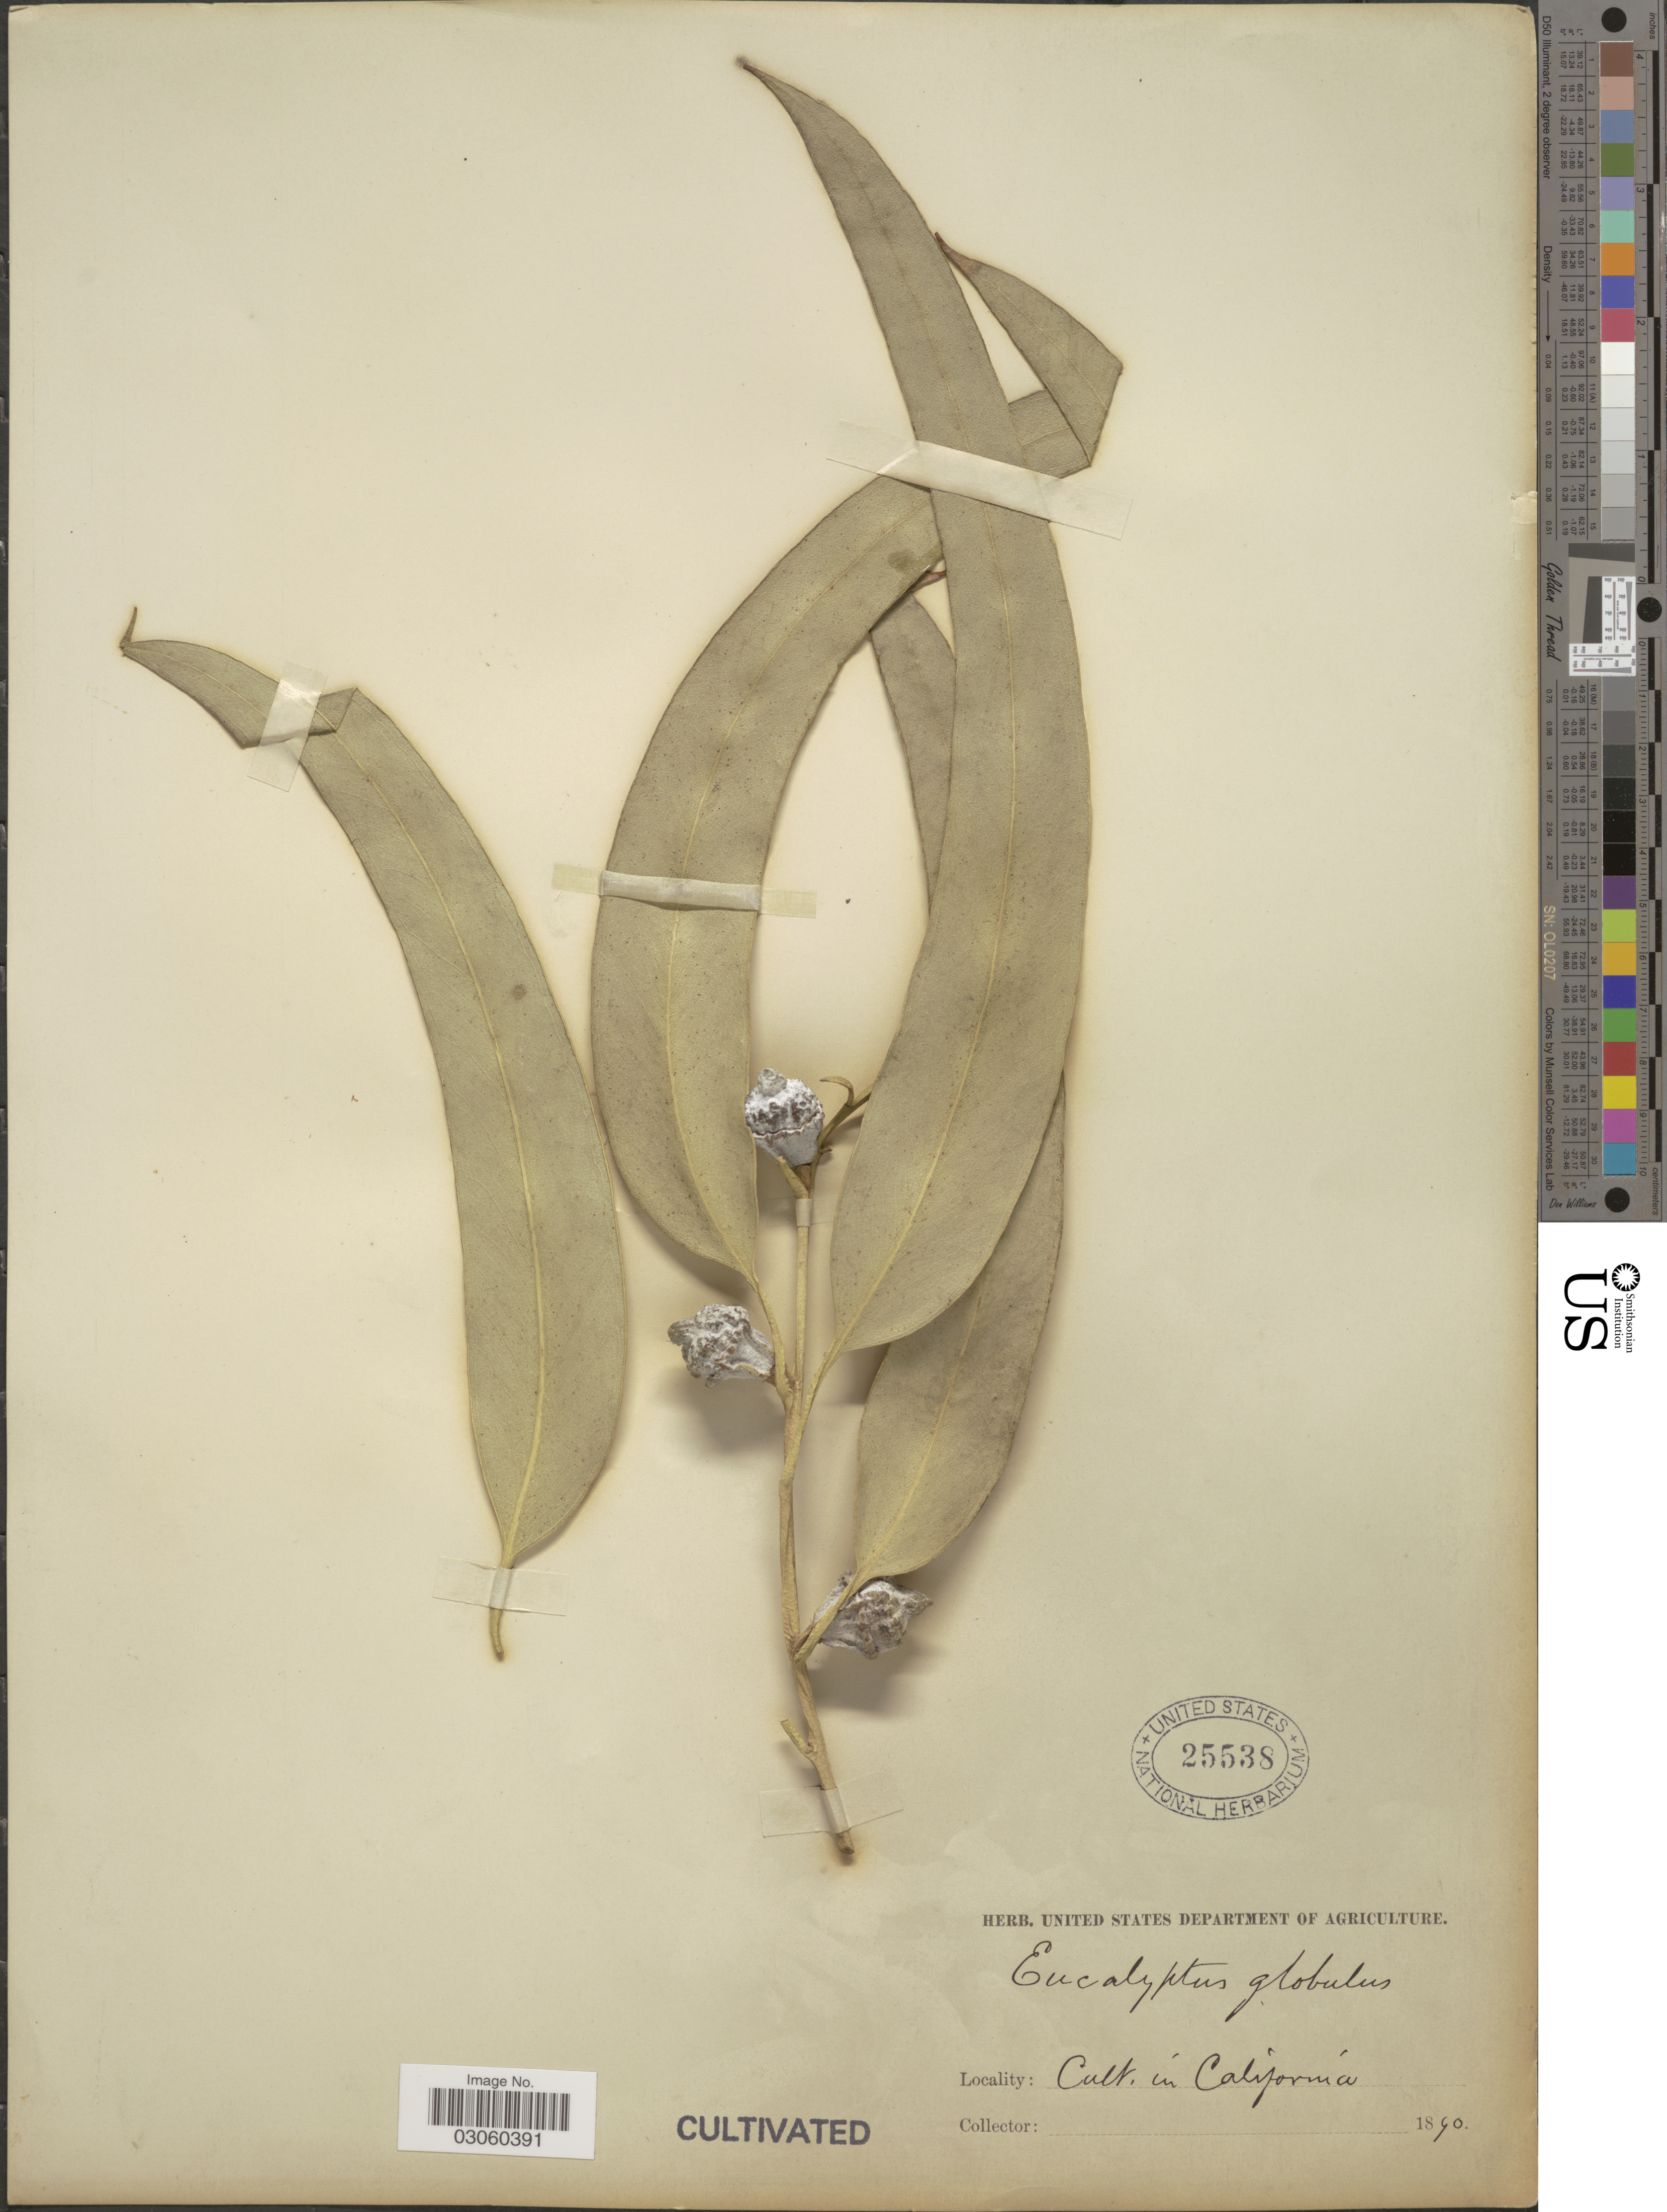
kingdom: Plantae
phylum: Tracheophyta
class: Magnoliopsida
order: Myrtales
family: Myrtaceae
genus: Eucalyptus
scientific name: Eucalyptus globulus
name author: Labill.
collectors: ex herb. U. S. Department of Agriculture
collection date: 1890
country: United States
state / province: California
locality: Cult. in California.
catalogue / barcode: US 25538